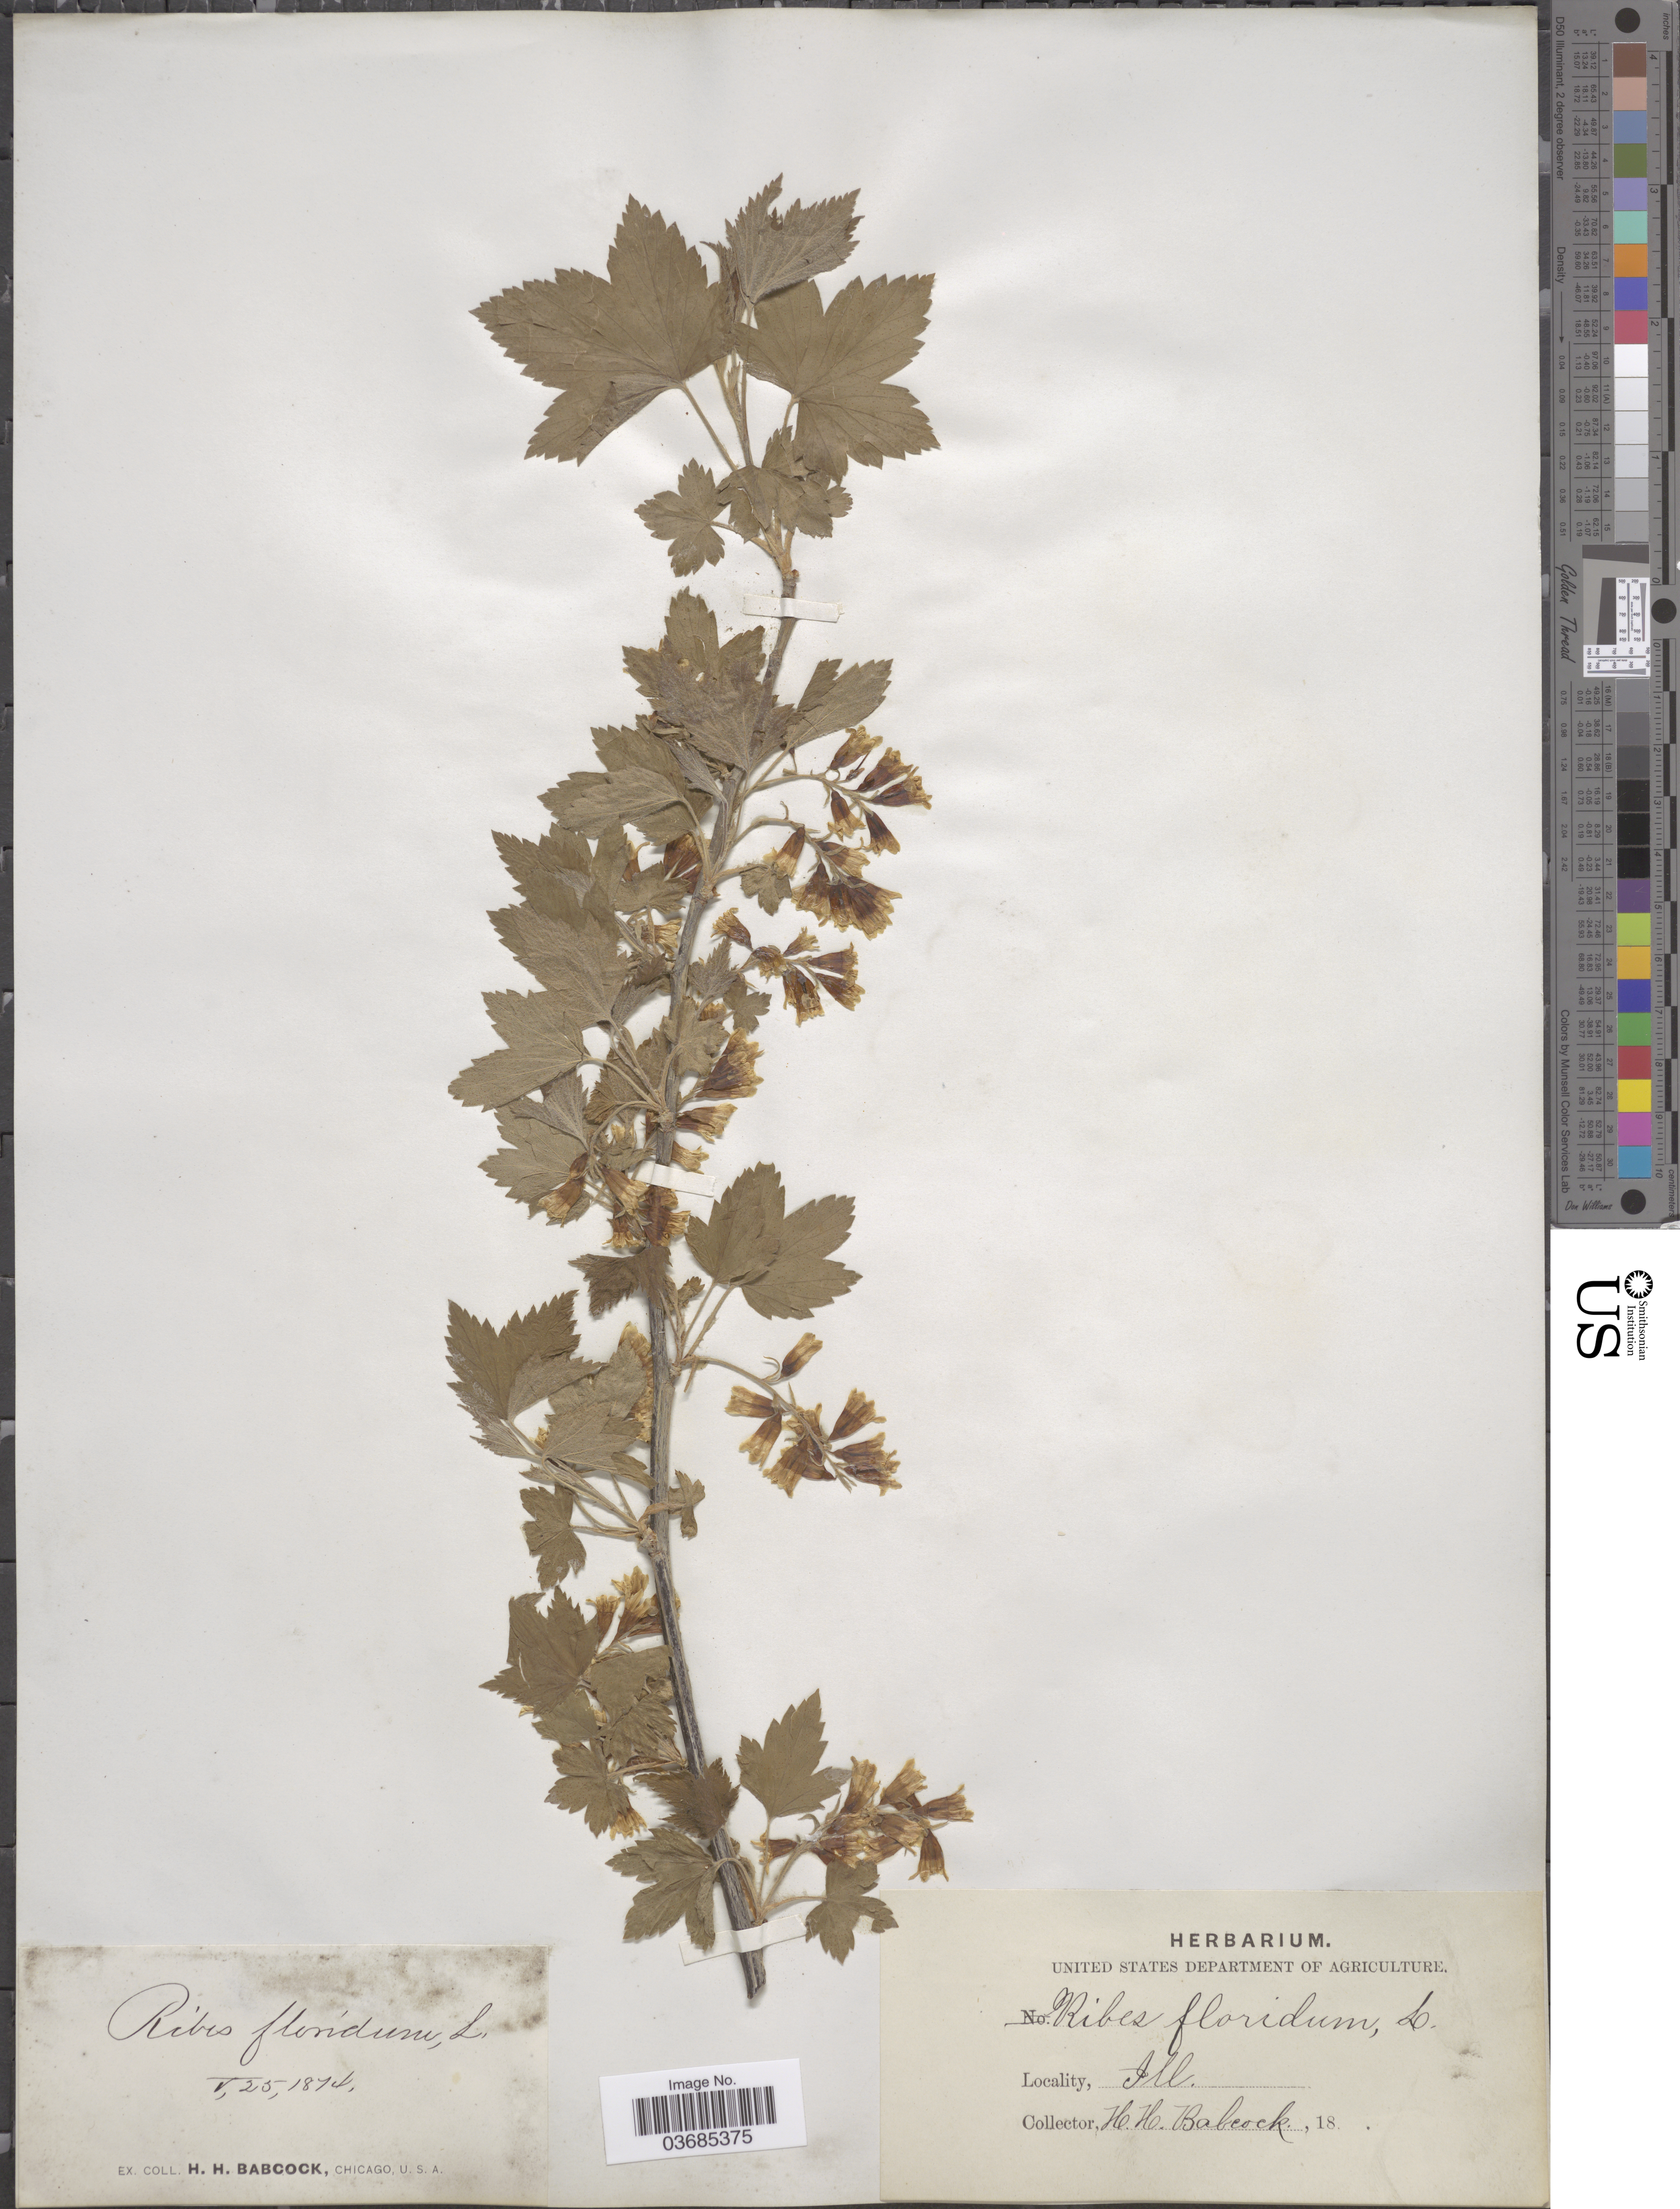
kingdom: Plantae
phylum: Tracheophyta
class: Magnoliopsida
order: Saxifragales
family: Grossulariaceae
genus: Ribes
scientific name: Ribes americanum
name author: Mill.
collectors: H. Babcock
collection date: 1874-05-25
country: United States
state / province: Illinois